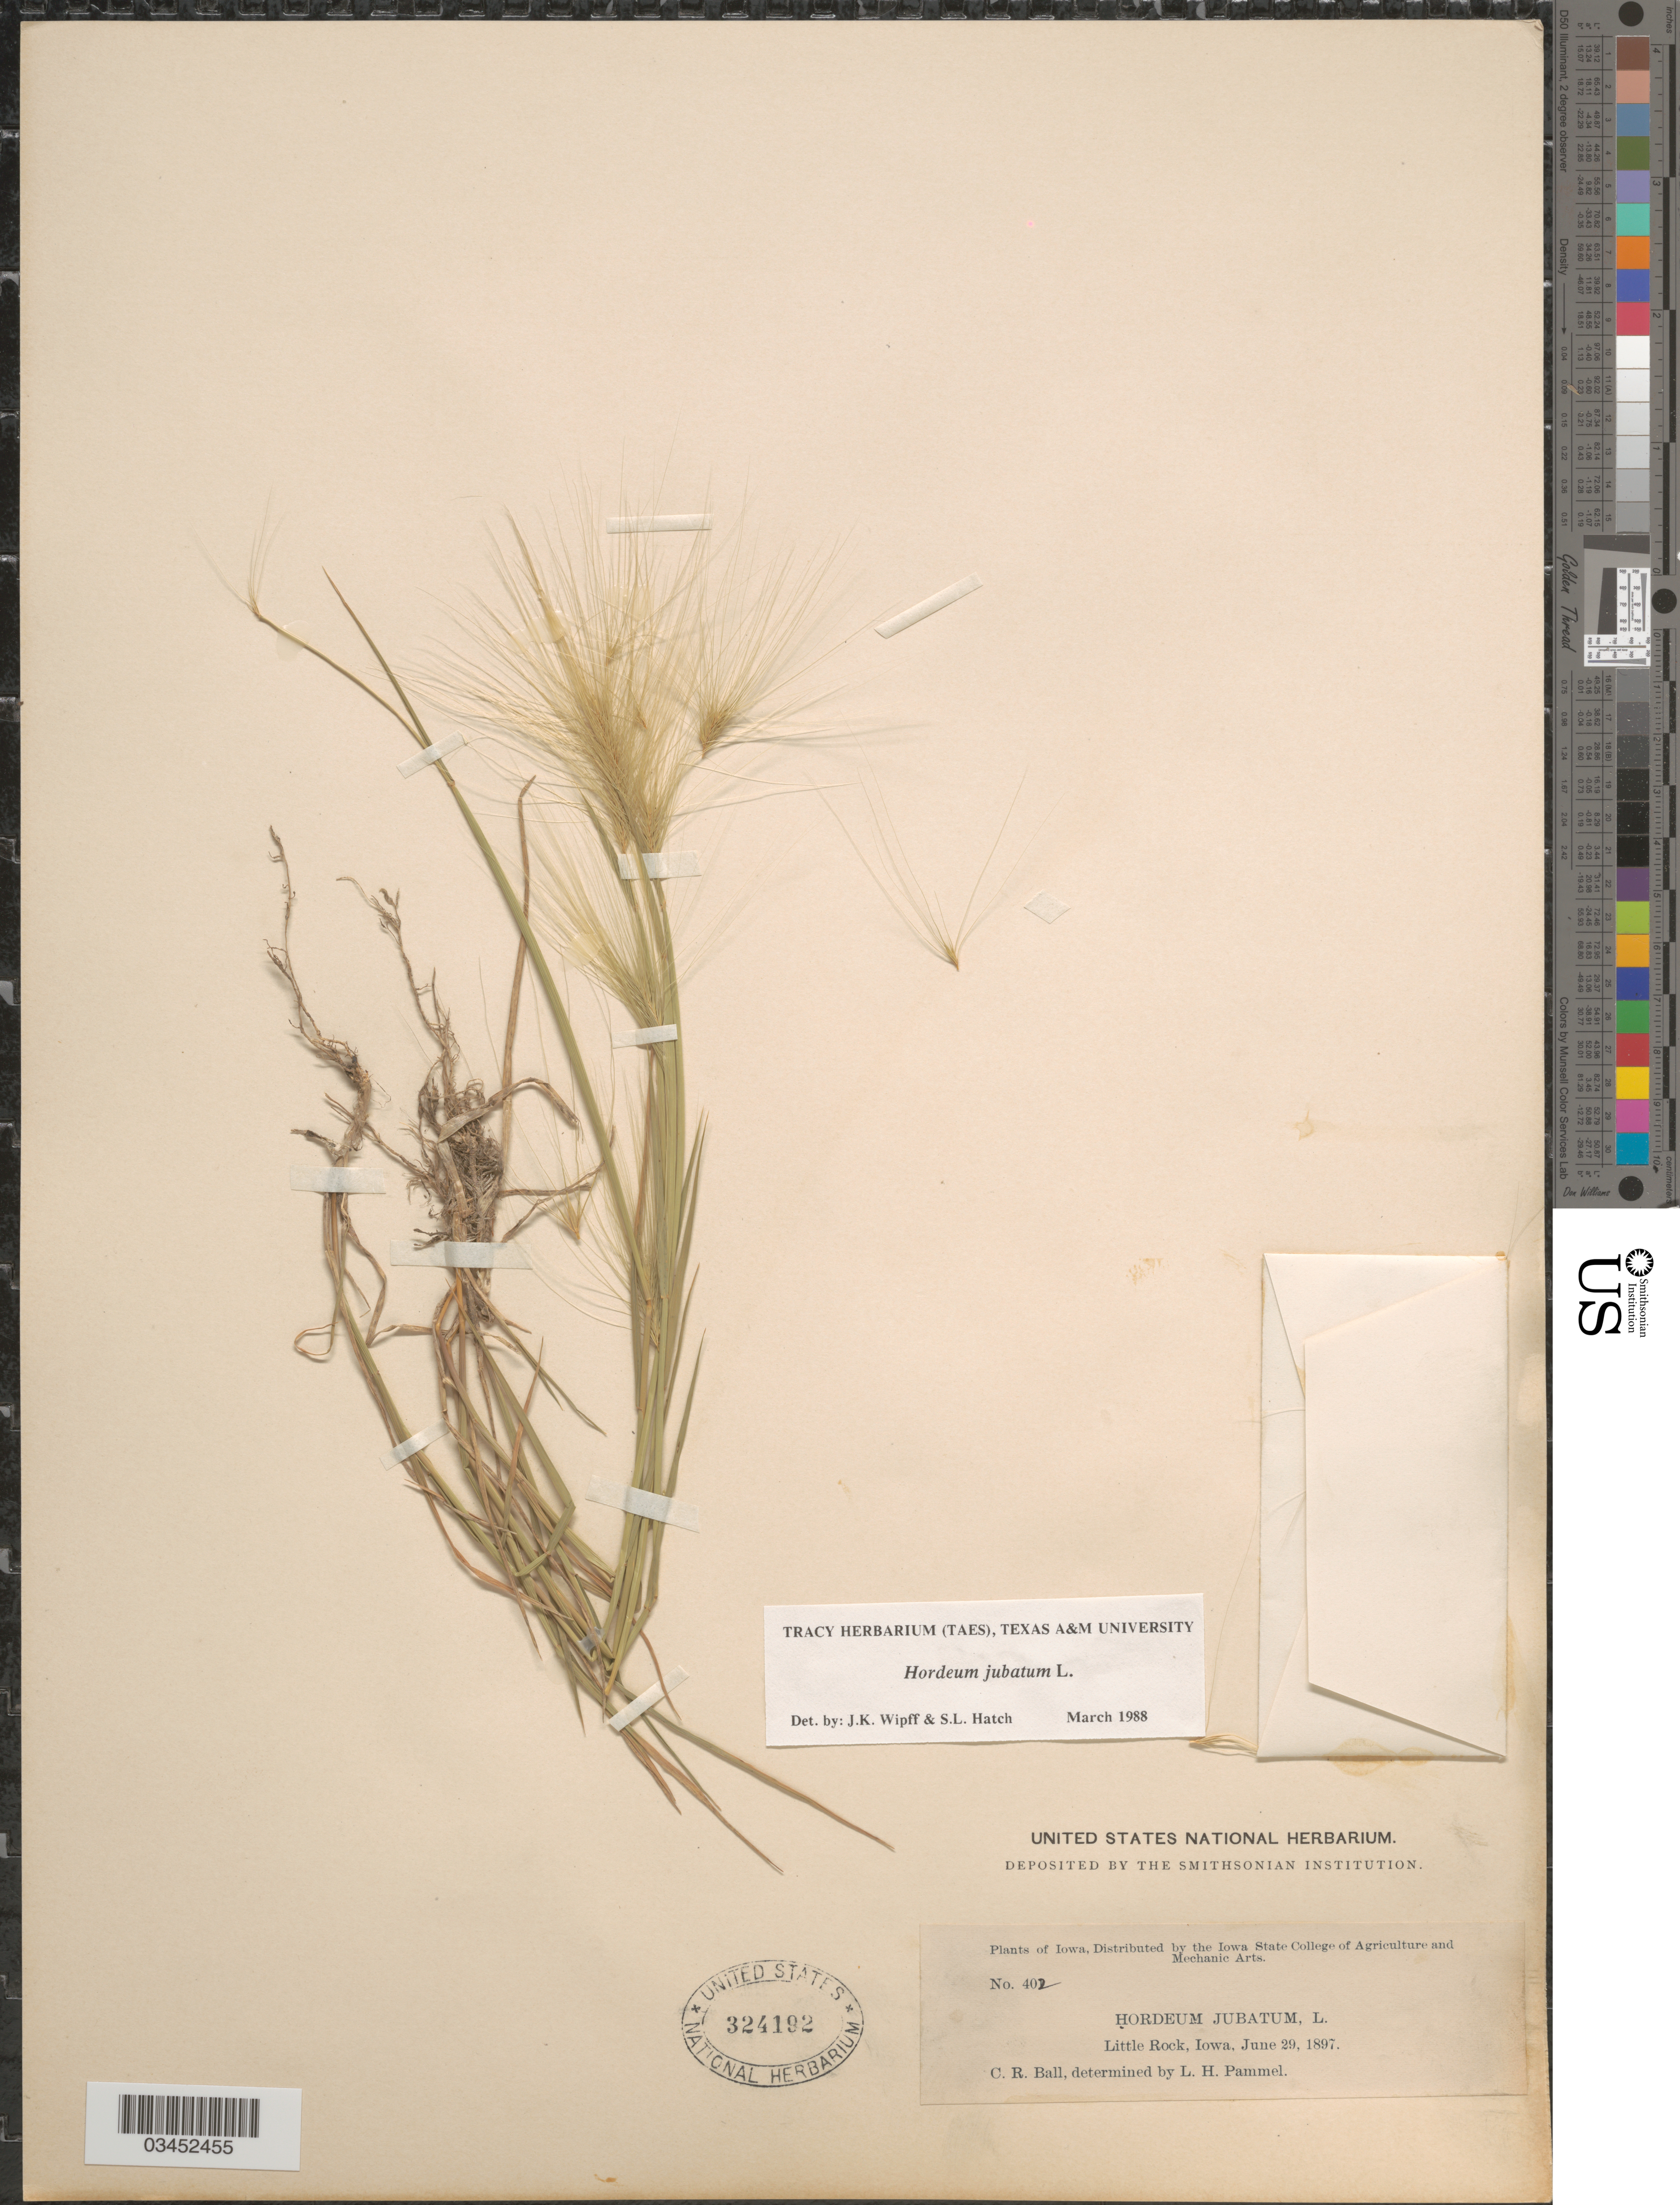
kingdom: Plantae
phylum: Tracheophyta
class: Liliopsida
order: Poales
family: Poaceae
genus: Hordeum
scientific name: Hordeum jubatum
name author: L.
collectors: C. R. Ball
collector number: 402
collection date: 1897-06-29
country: United States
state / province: Iowa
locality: Little Rock.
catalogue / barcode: US 324192